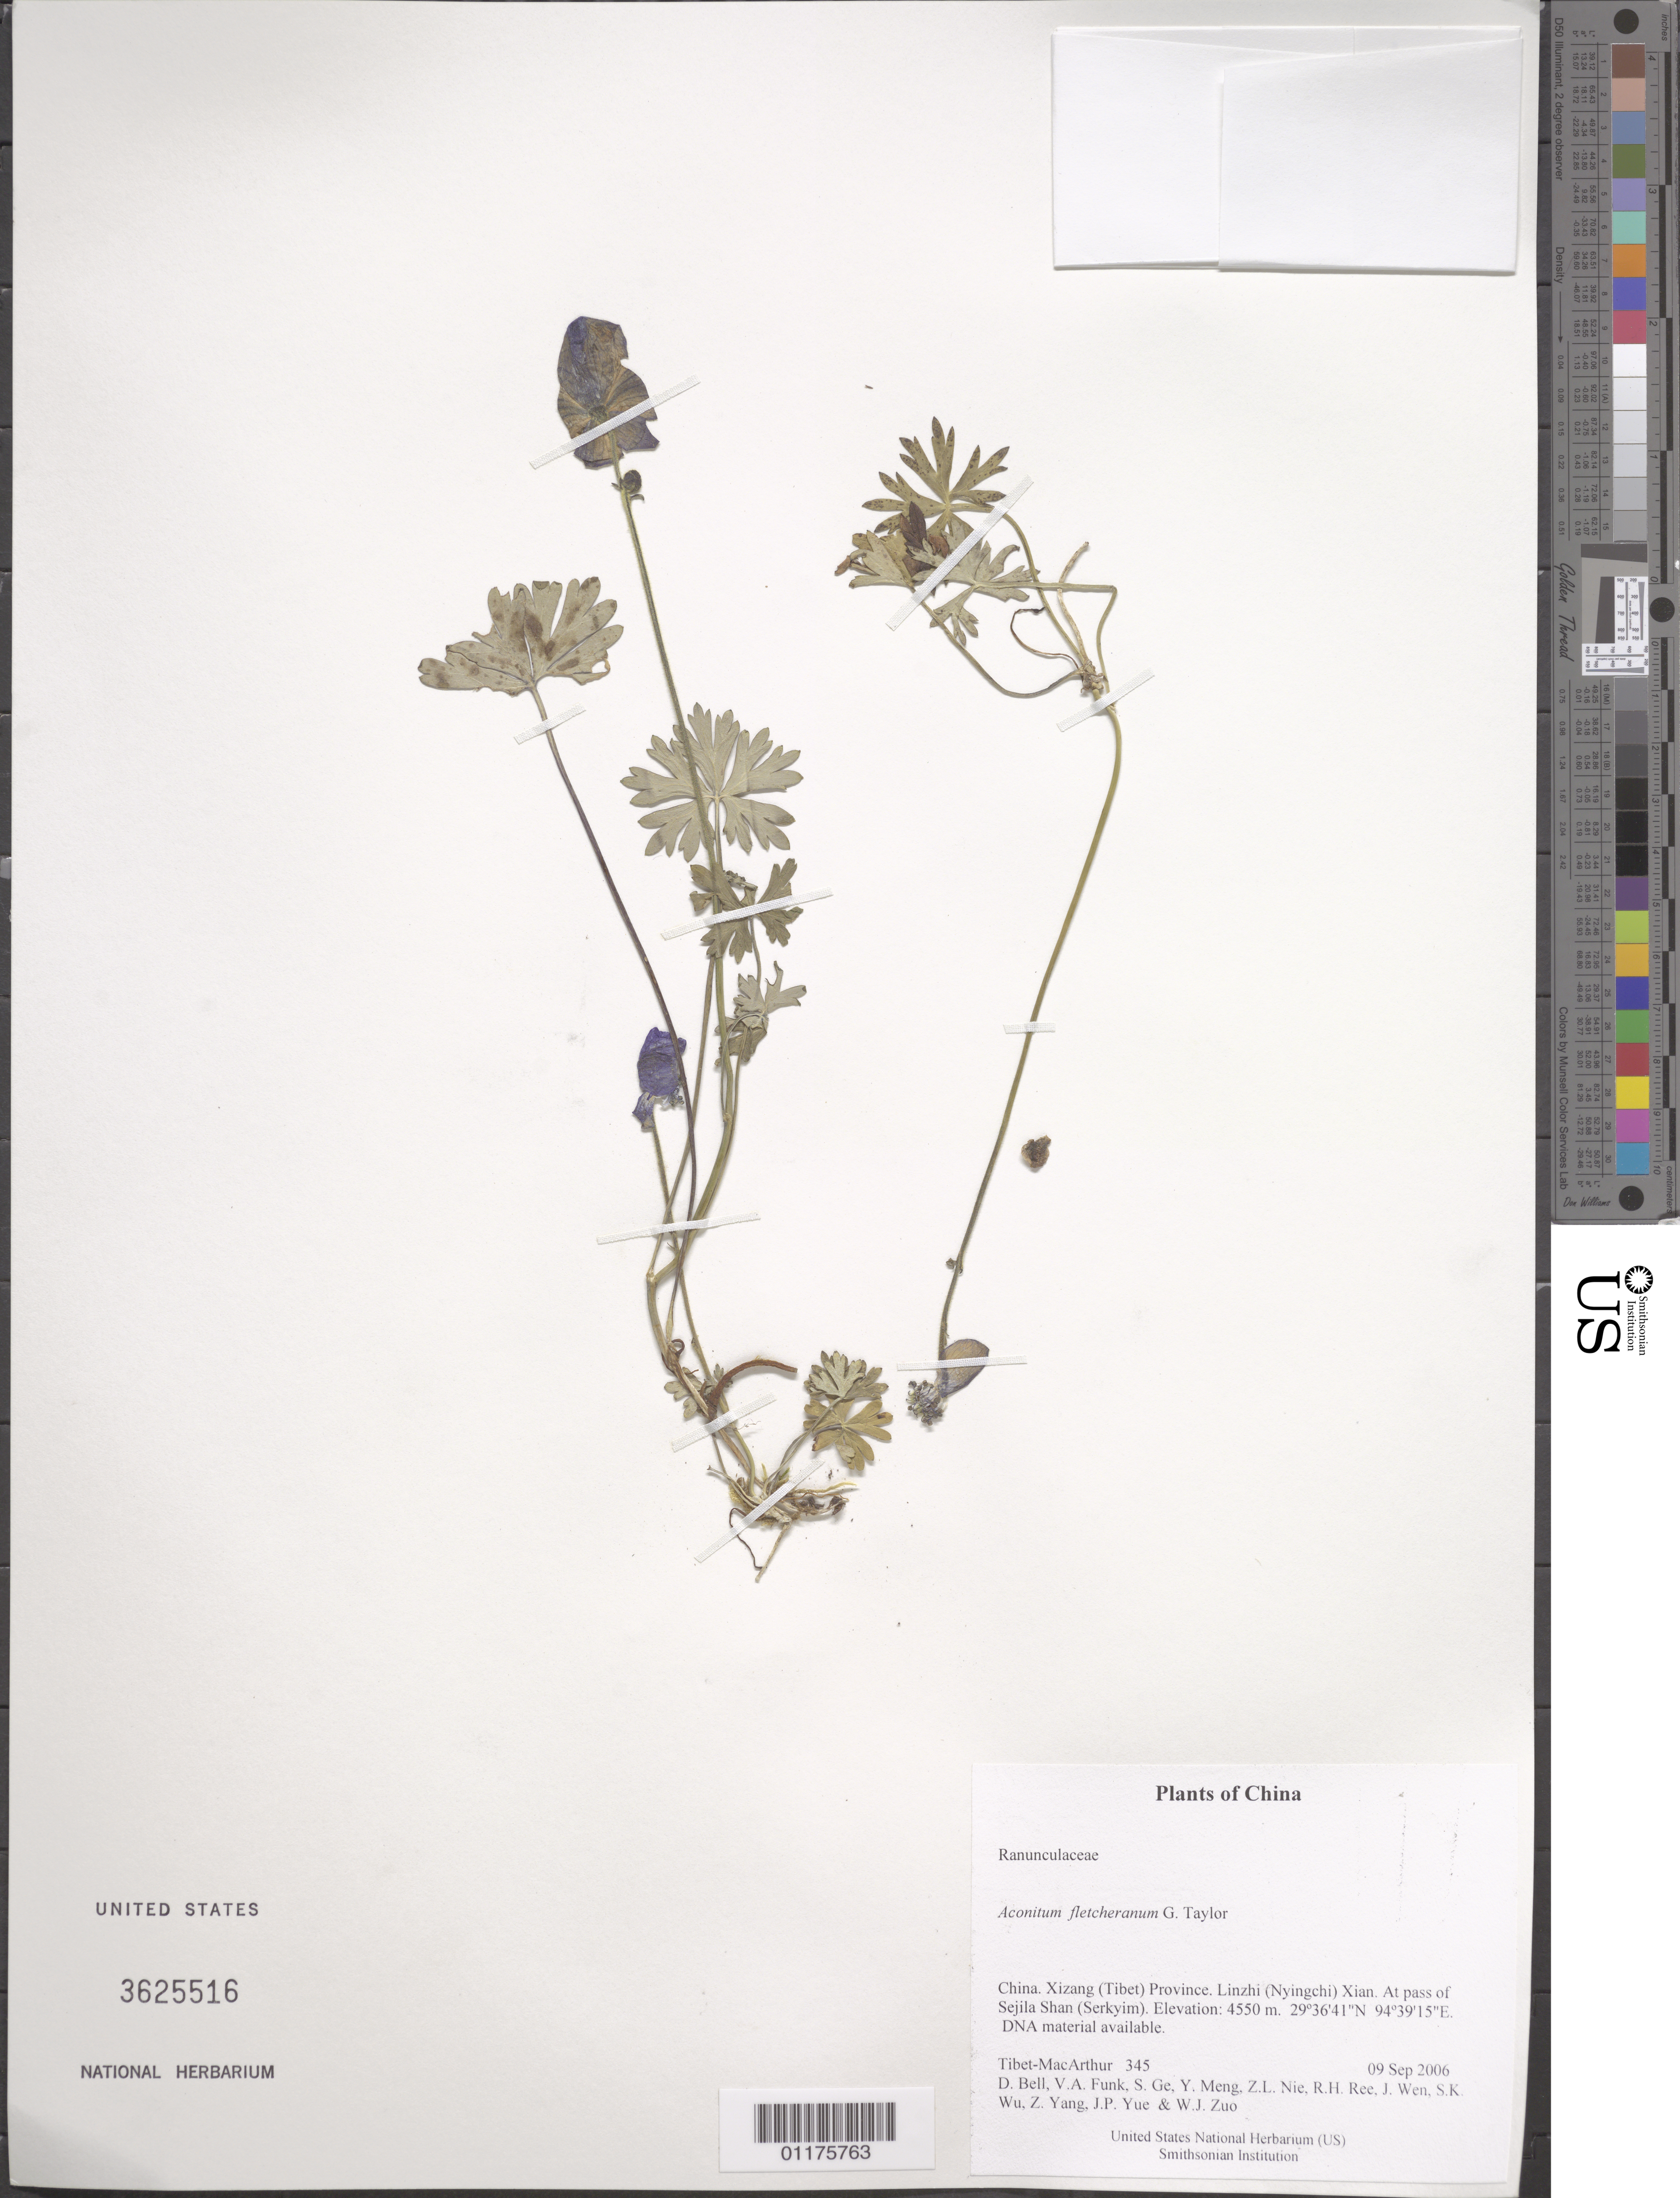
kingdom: Plantae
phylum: Tracheophyta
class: Magnoliopsida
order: Ranunculales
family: Ranunculaceae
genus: Aconitum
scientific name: Aconitum fletcheranum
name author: G. Taylor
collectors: Tibet-MacArthur, D. A. Bell, V. Funk, S. Ge, Y. Meng, Z. Nie, R. Ree, J. Wen, S. K. Wu, Z. Yang, J. Yue & W. Zuo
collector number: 345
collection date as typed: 09 Sep 2006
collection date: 2006-09-09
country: China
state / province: Xizang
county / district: Linzhi (Nyingchi) Xian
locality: At pass of Sejila Shan (Serkyim).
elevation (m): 4550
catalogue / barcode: US 3625516